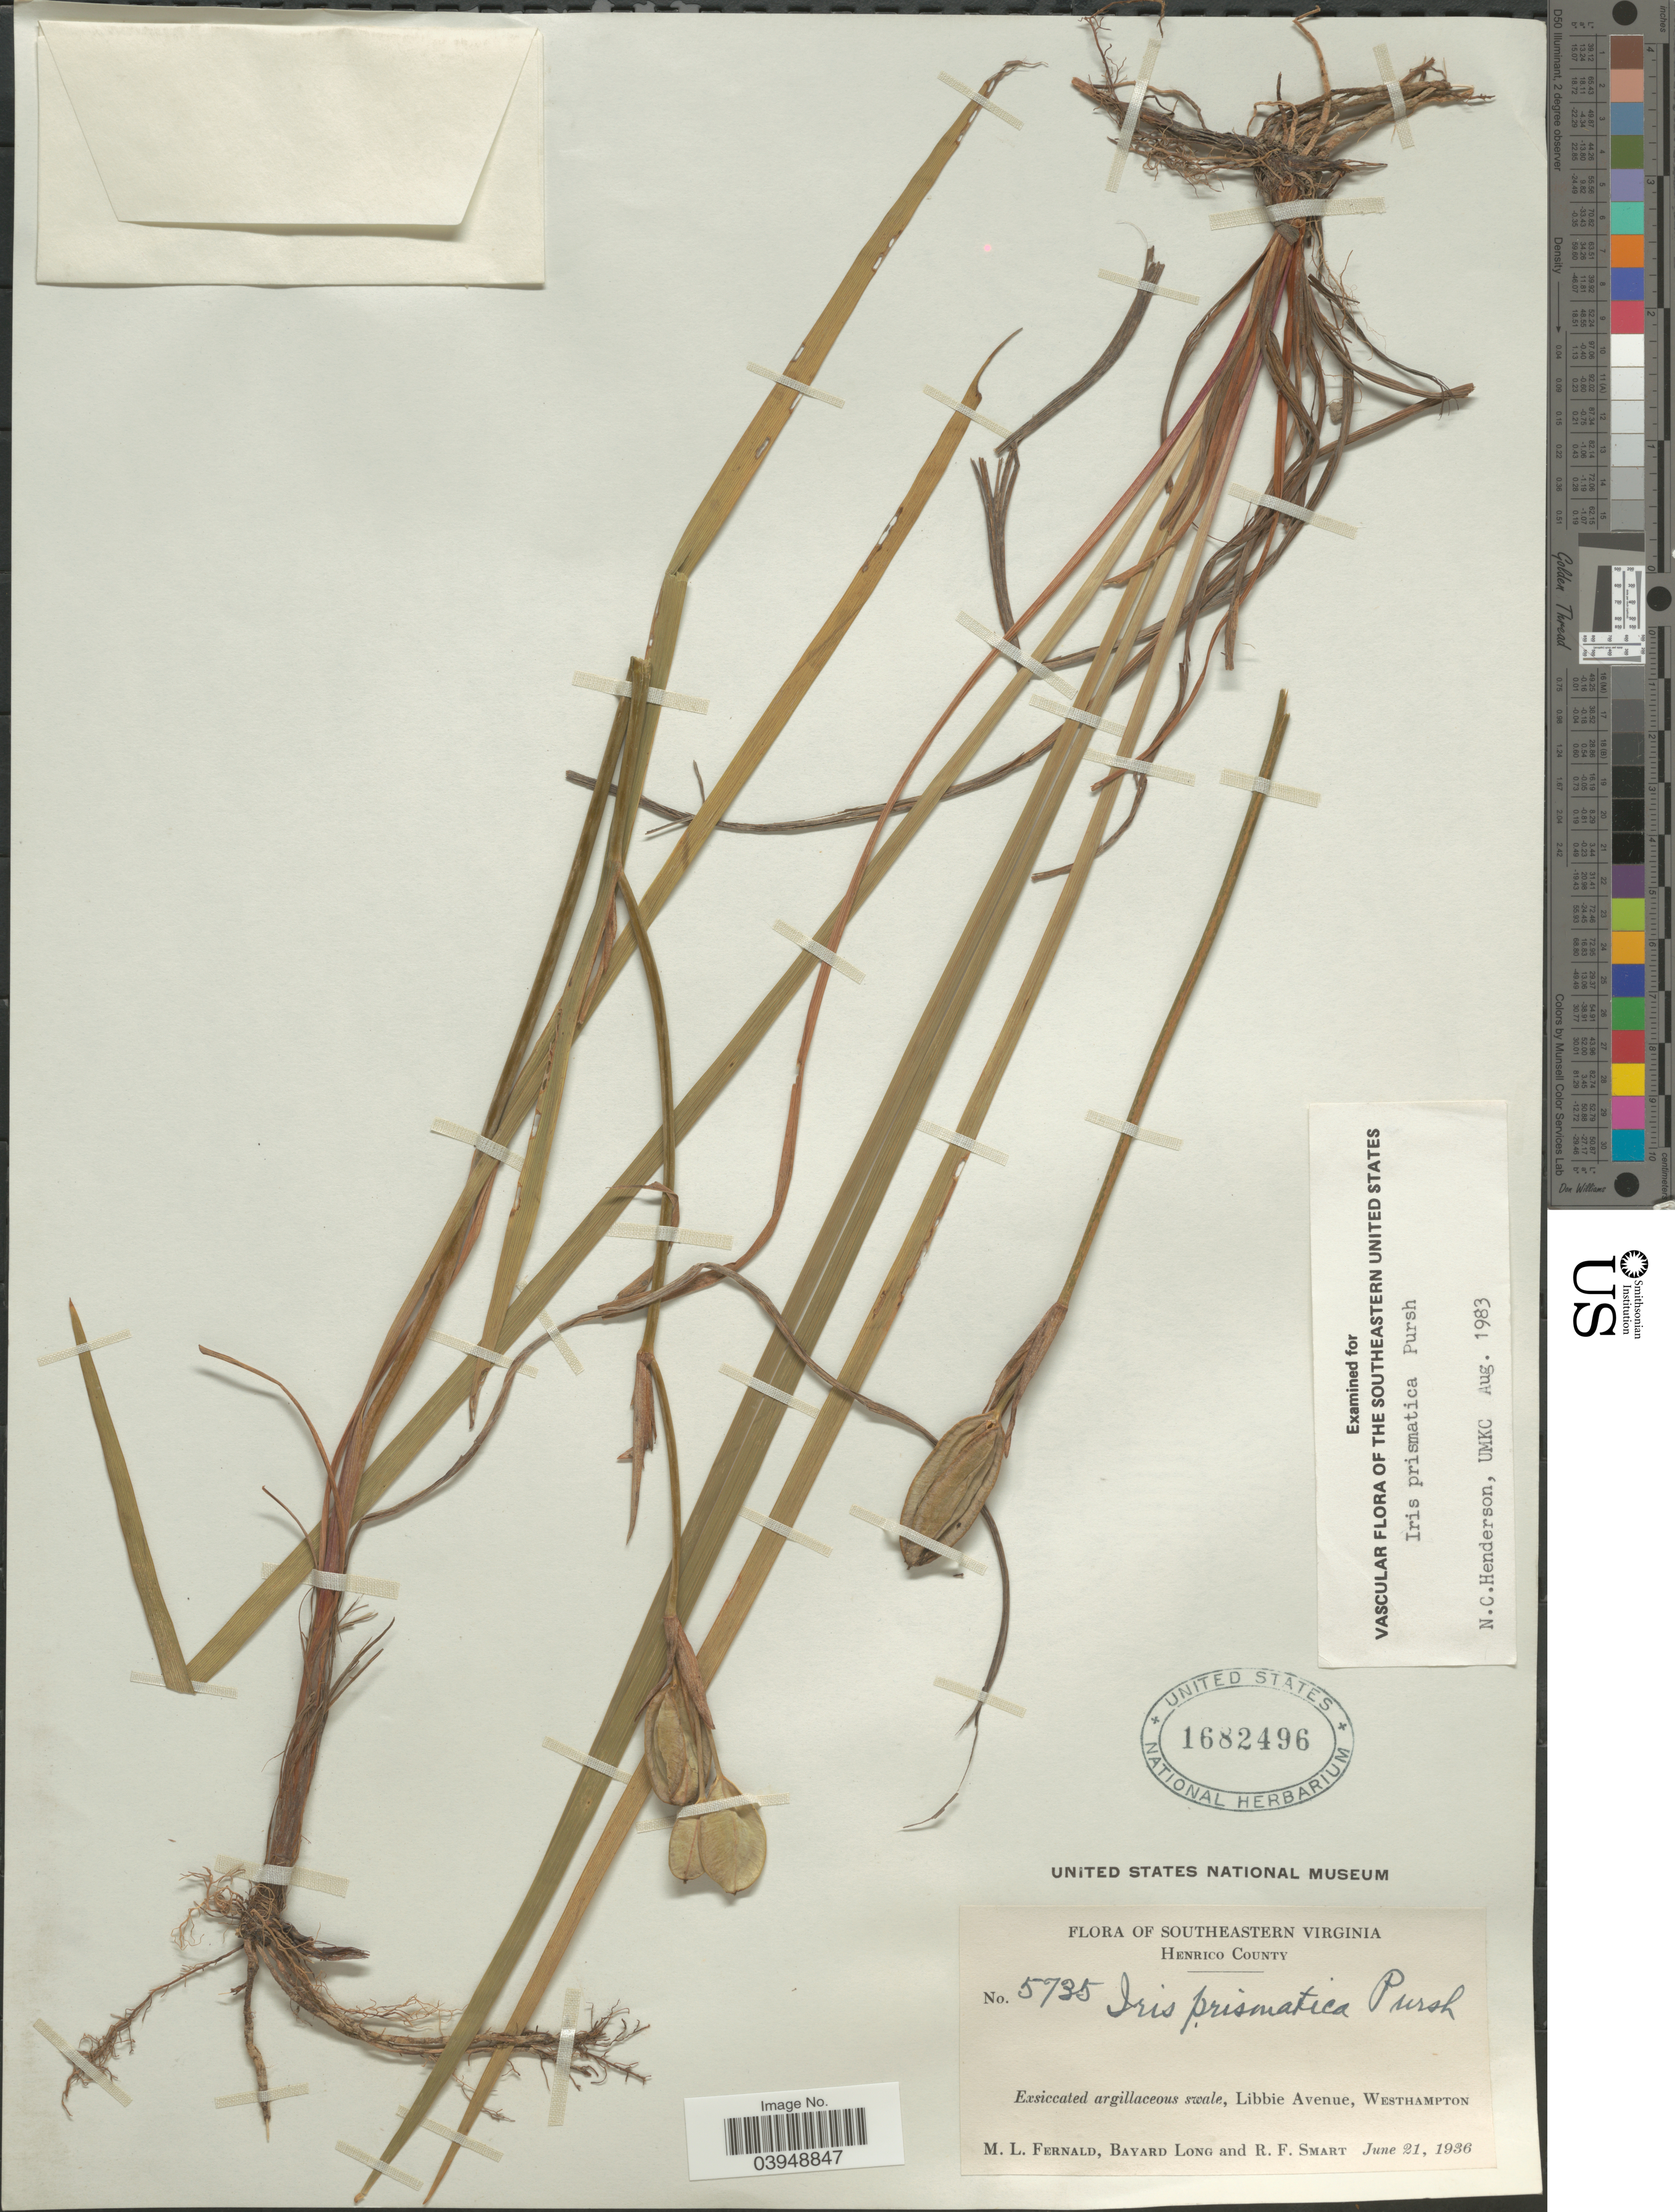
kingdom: Plantae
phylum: Tracheophyta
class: Liliopsida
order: Asparagales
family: Iridaceae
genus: Iris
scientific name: Iris prismatica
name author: Pursh ex Ker Gawl.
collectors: M. L. Fernald, B. Long & R. Smart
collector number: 5735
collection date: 1936-06-21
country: United States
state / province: Virginia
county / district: Henrico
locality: Southeastern Virginia. Henrico County. Libbie Avenue, Westhampton.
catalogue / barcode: US 1682496